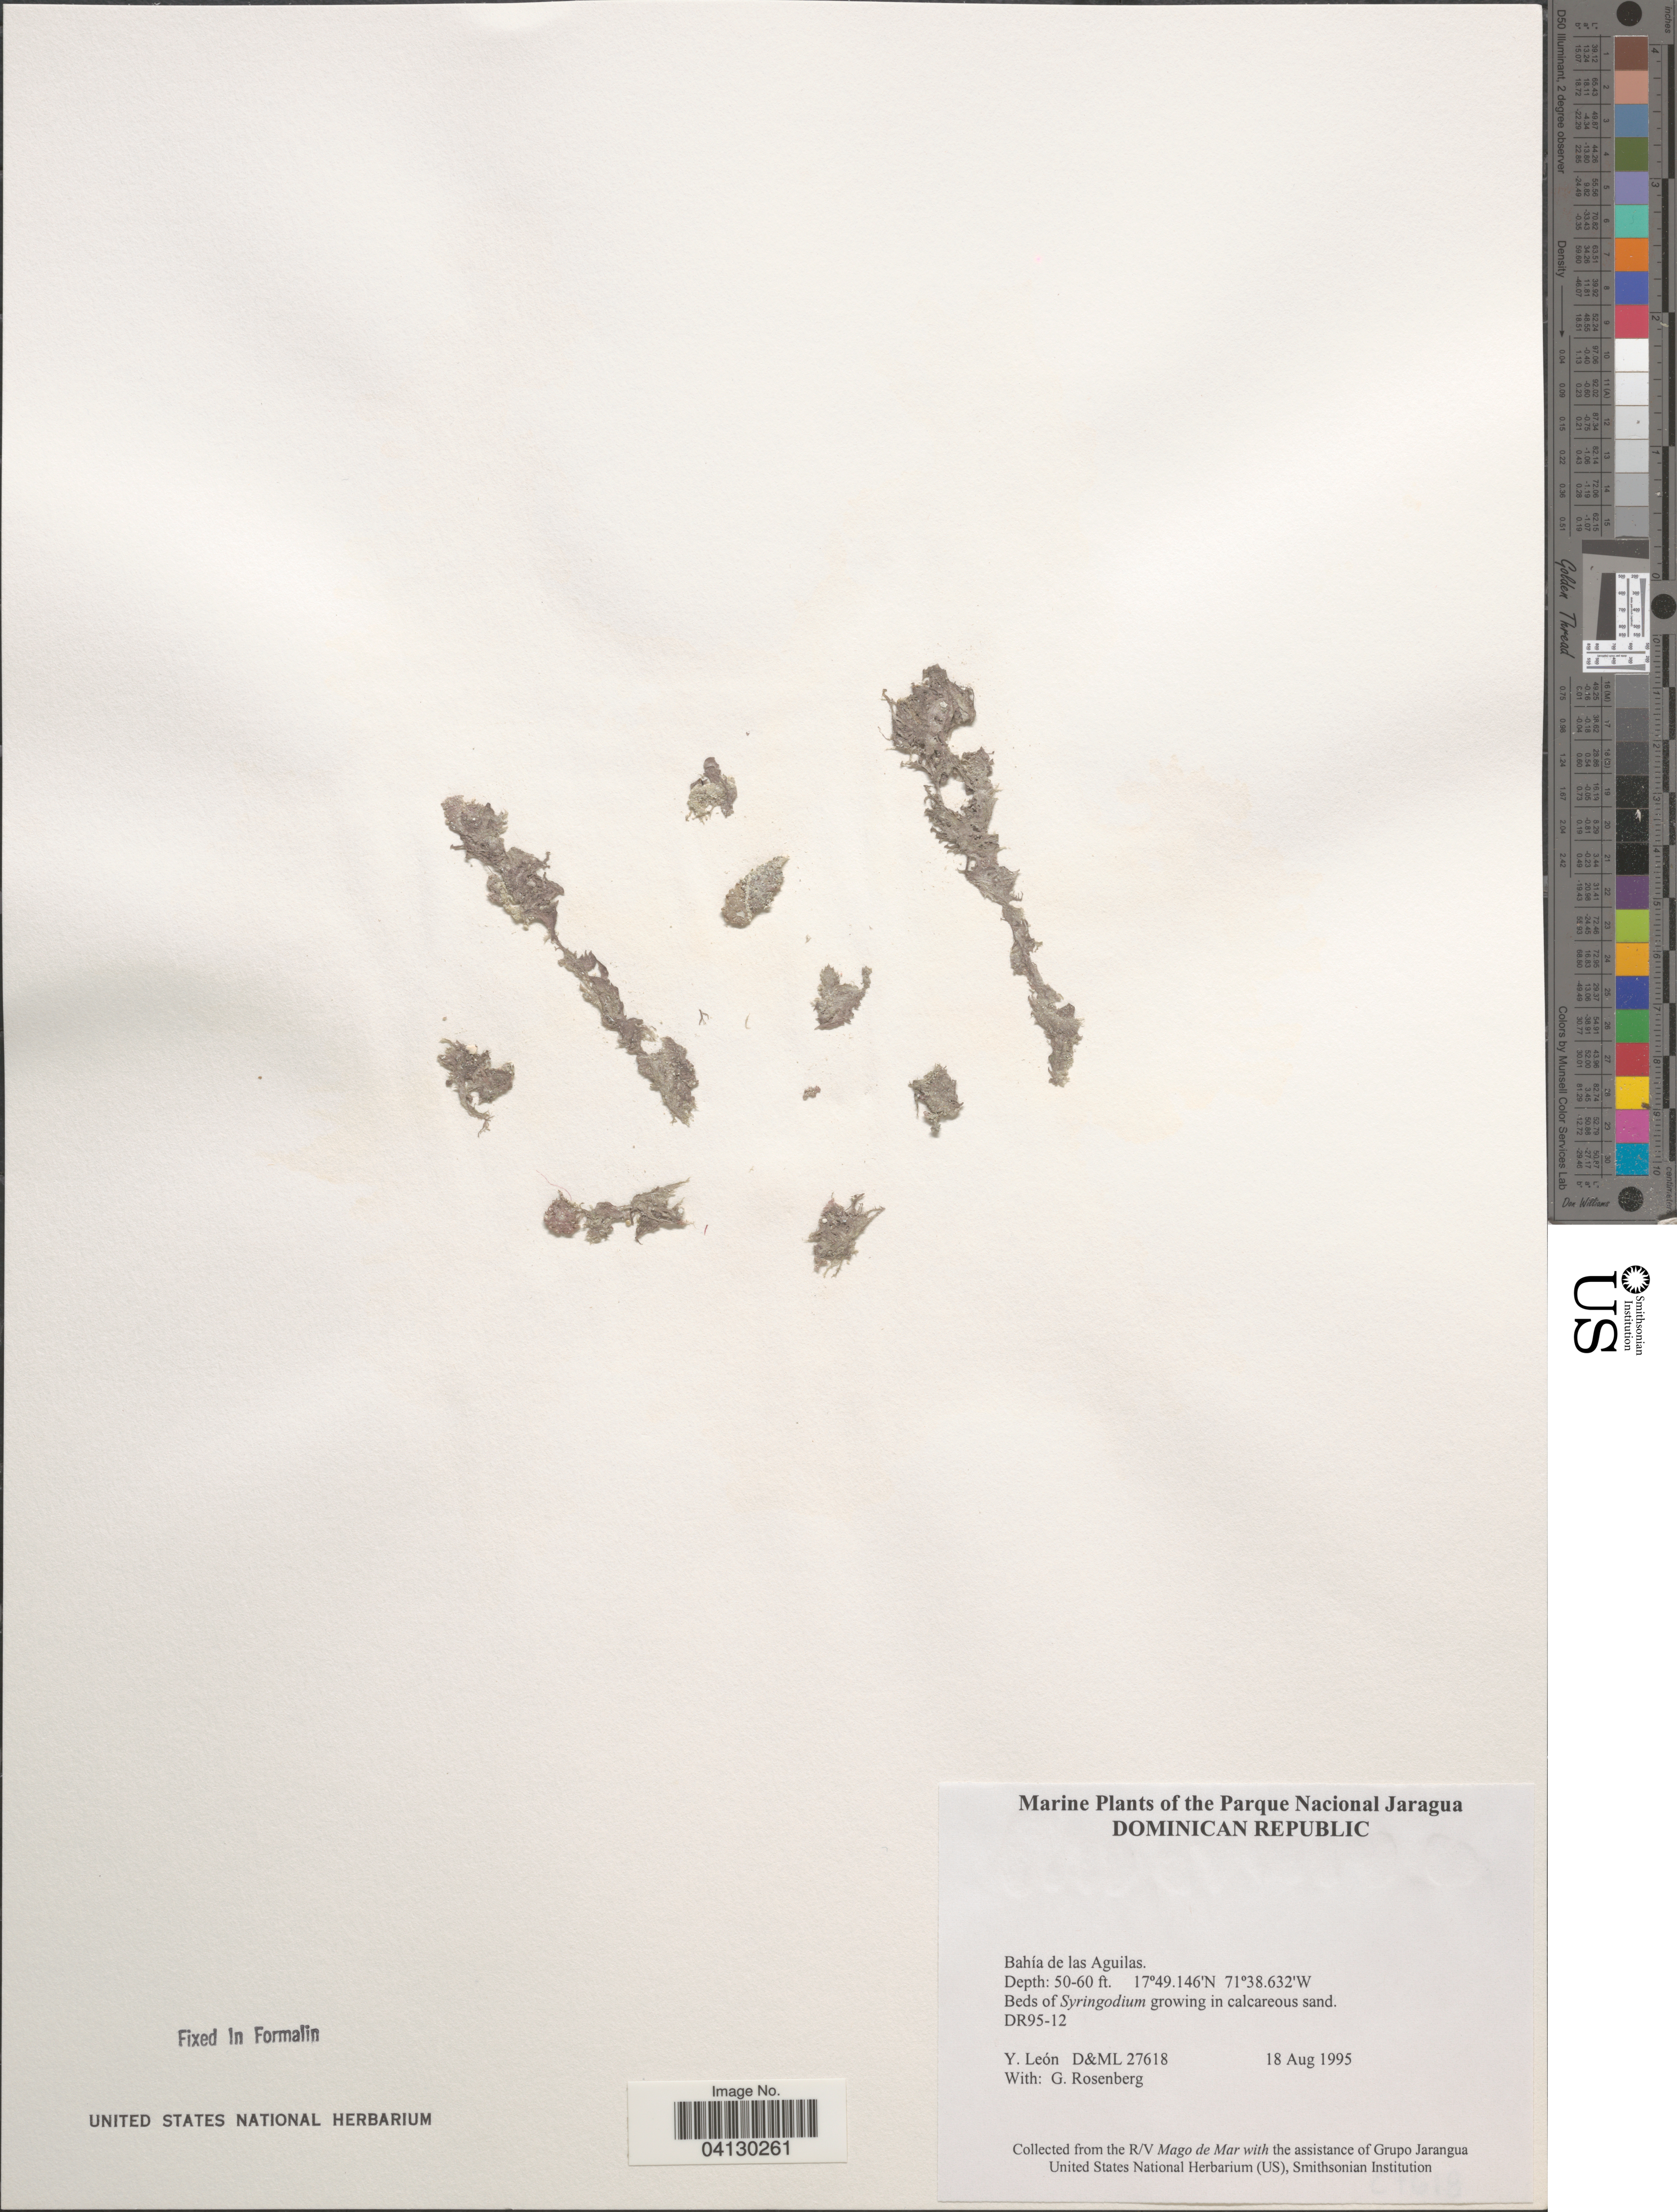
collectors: Y. León & G. Rosenberg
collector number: D&ML27618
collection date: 1995-08-18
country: Dominican Republic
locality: The Parque Nacional Jaragua. Bahía de las Aguilas.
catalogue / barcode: US 238757